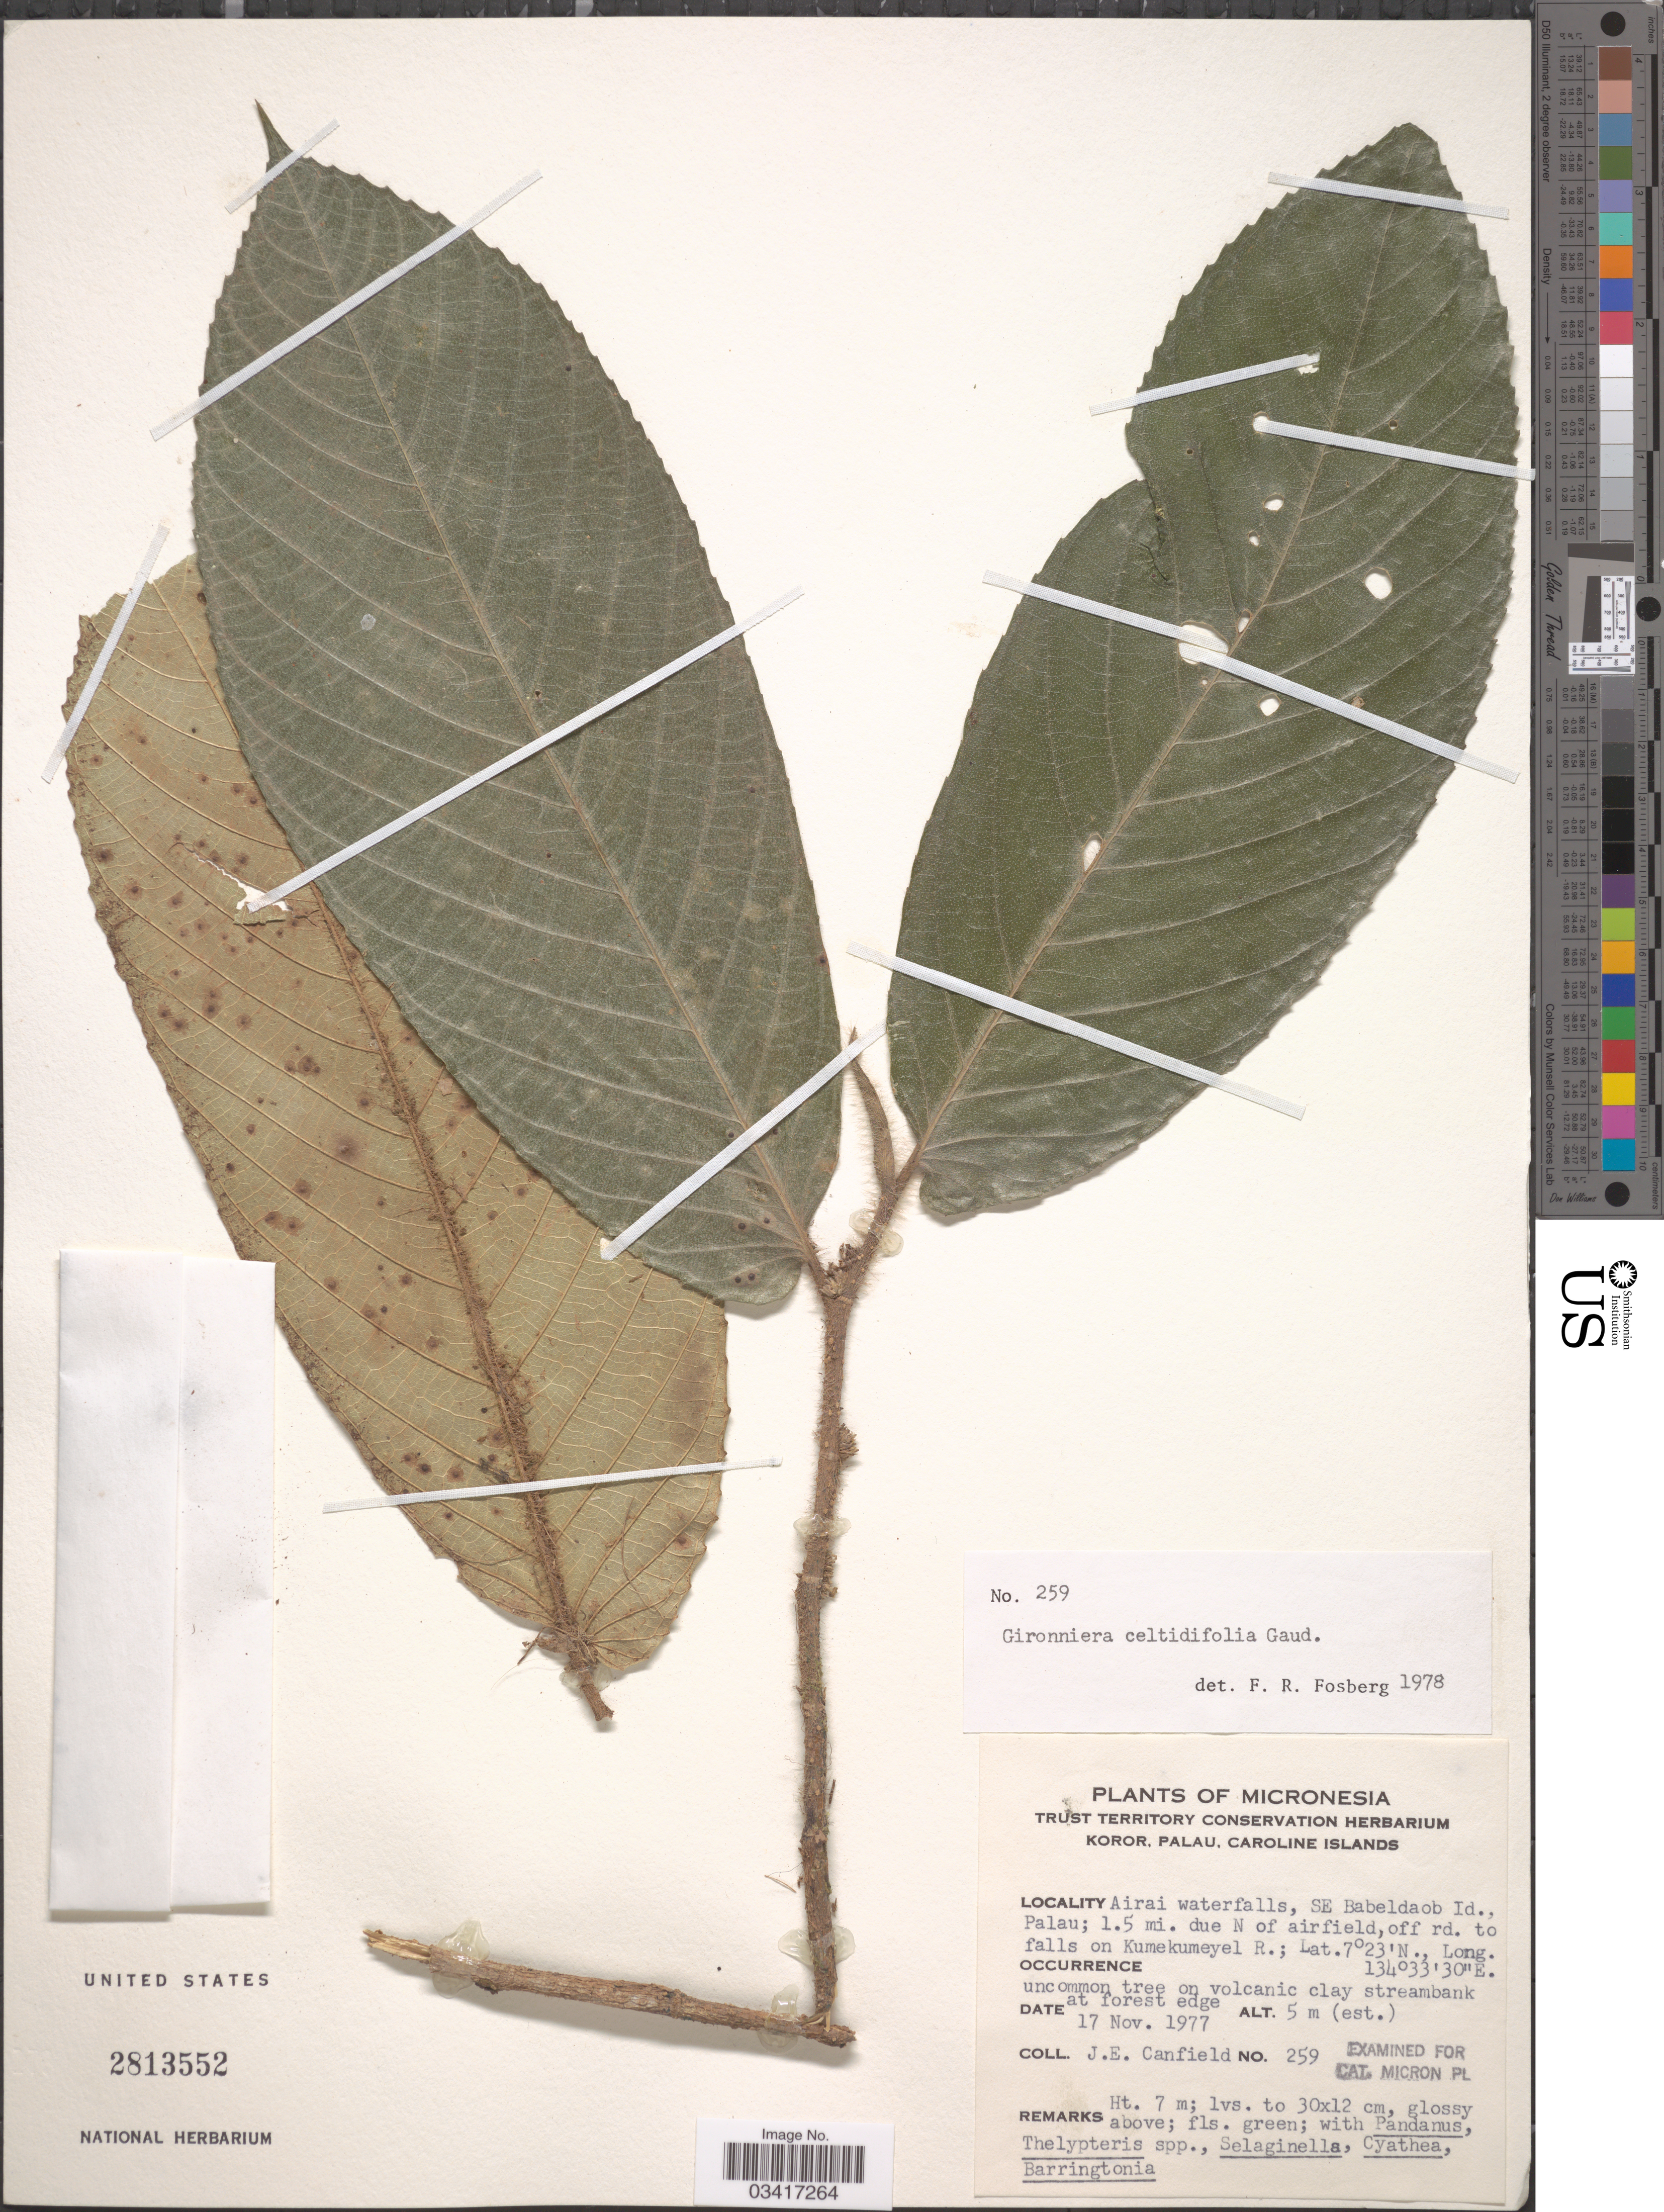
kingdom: Plantae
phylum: Tracheophyta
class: Magnoliopsida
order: Rosales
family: Cannabaceae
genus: Gironniera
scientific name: Gironniera celtidifolia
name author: Gaudich.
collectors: J. E. Canfield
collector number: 259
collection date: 1977-11-17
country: Palau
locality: Airai waterfalls, SE Babeldaob Id., Palau; 1.5 mi. due N of airfield, off rd. to falls on Kumekumeyel R.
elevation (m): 5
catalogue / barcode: US 2813552